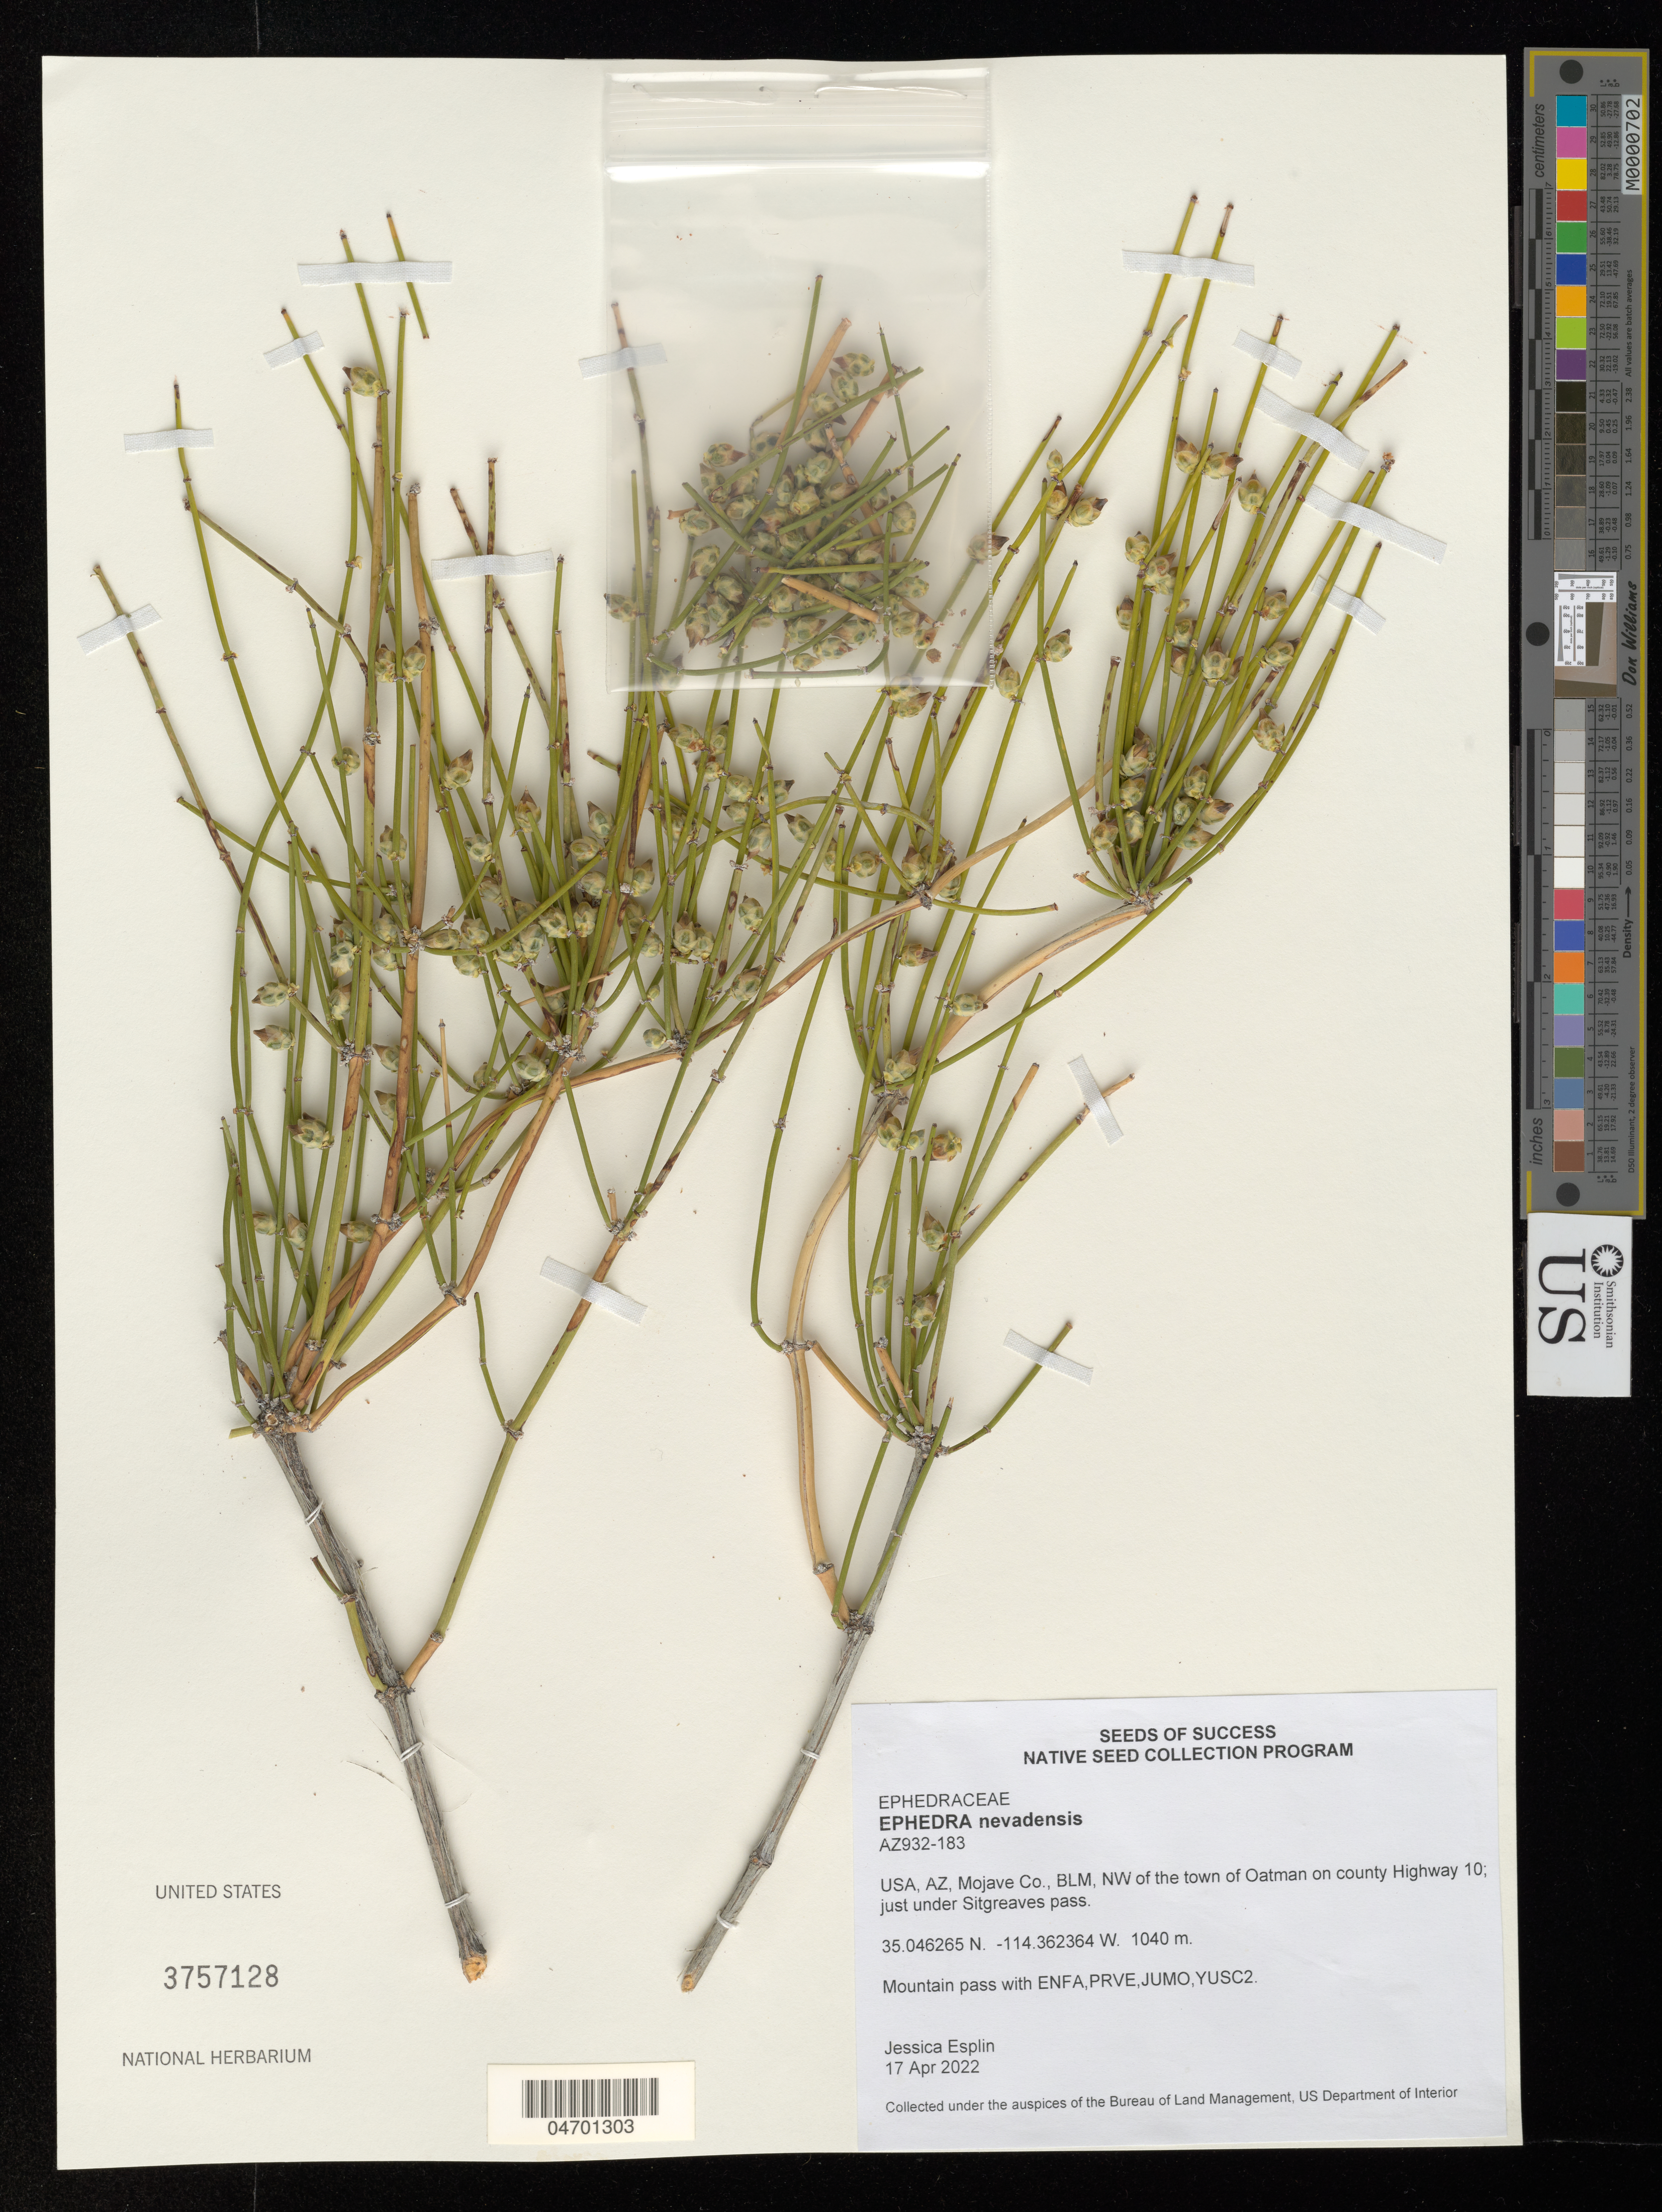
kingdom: Plantae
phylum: Tracheophyta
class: Gnetopsida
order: Ephedrales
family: Ephedraceae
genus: Ephedra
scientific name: Ephedra nevadensis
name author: S. Watson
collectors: A. Ron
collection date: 2022-04-17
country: United States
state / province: Arizona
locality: AZ, Mojave Co., BLM, NW of the town of Oatman on county Highway 10, just under Sitgreaves pass.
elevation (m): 1040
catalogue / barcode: US 3757128